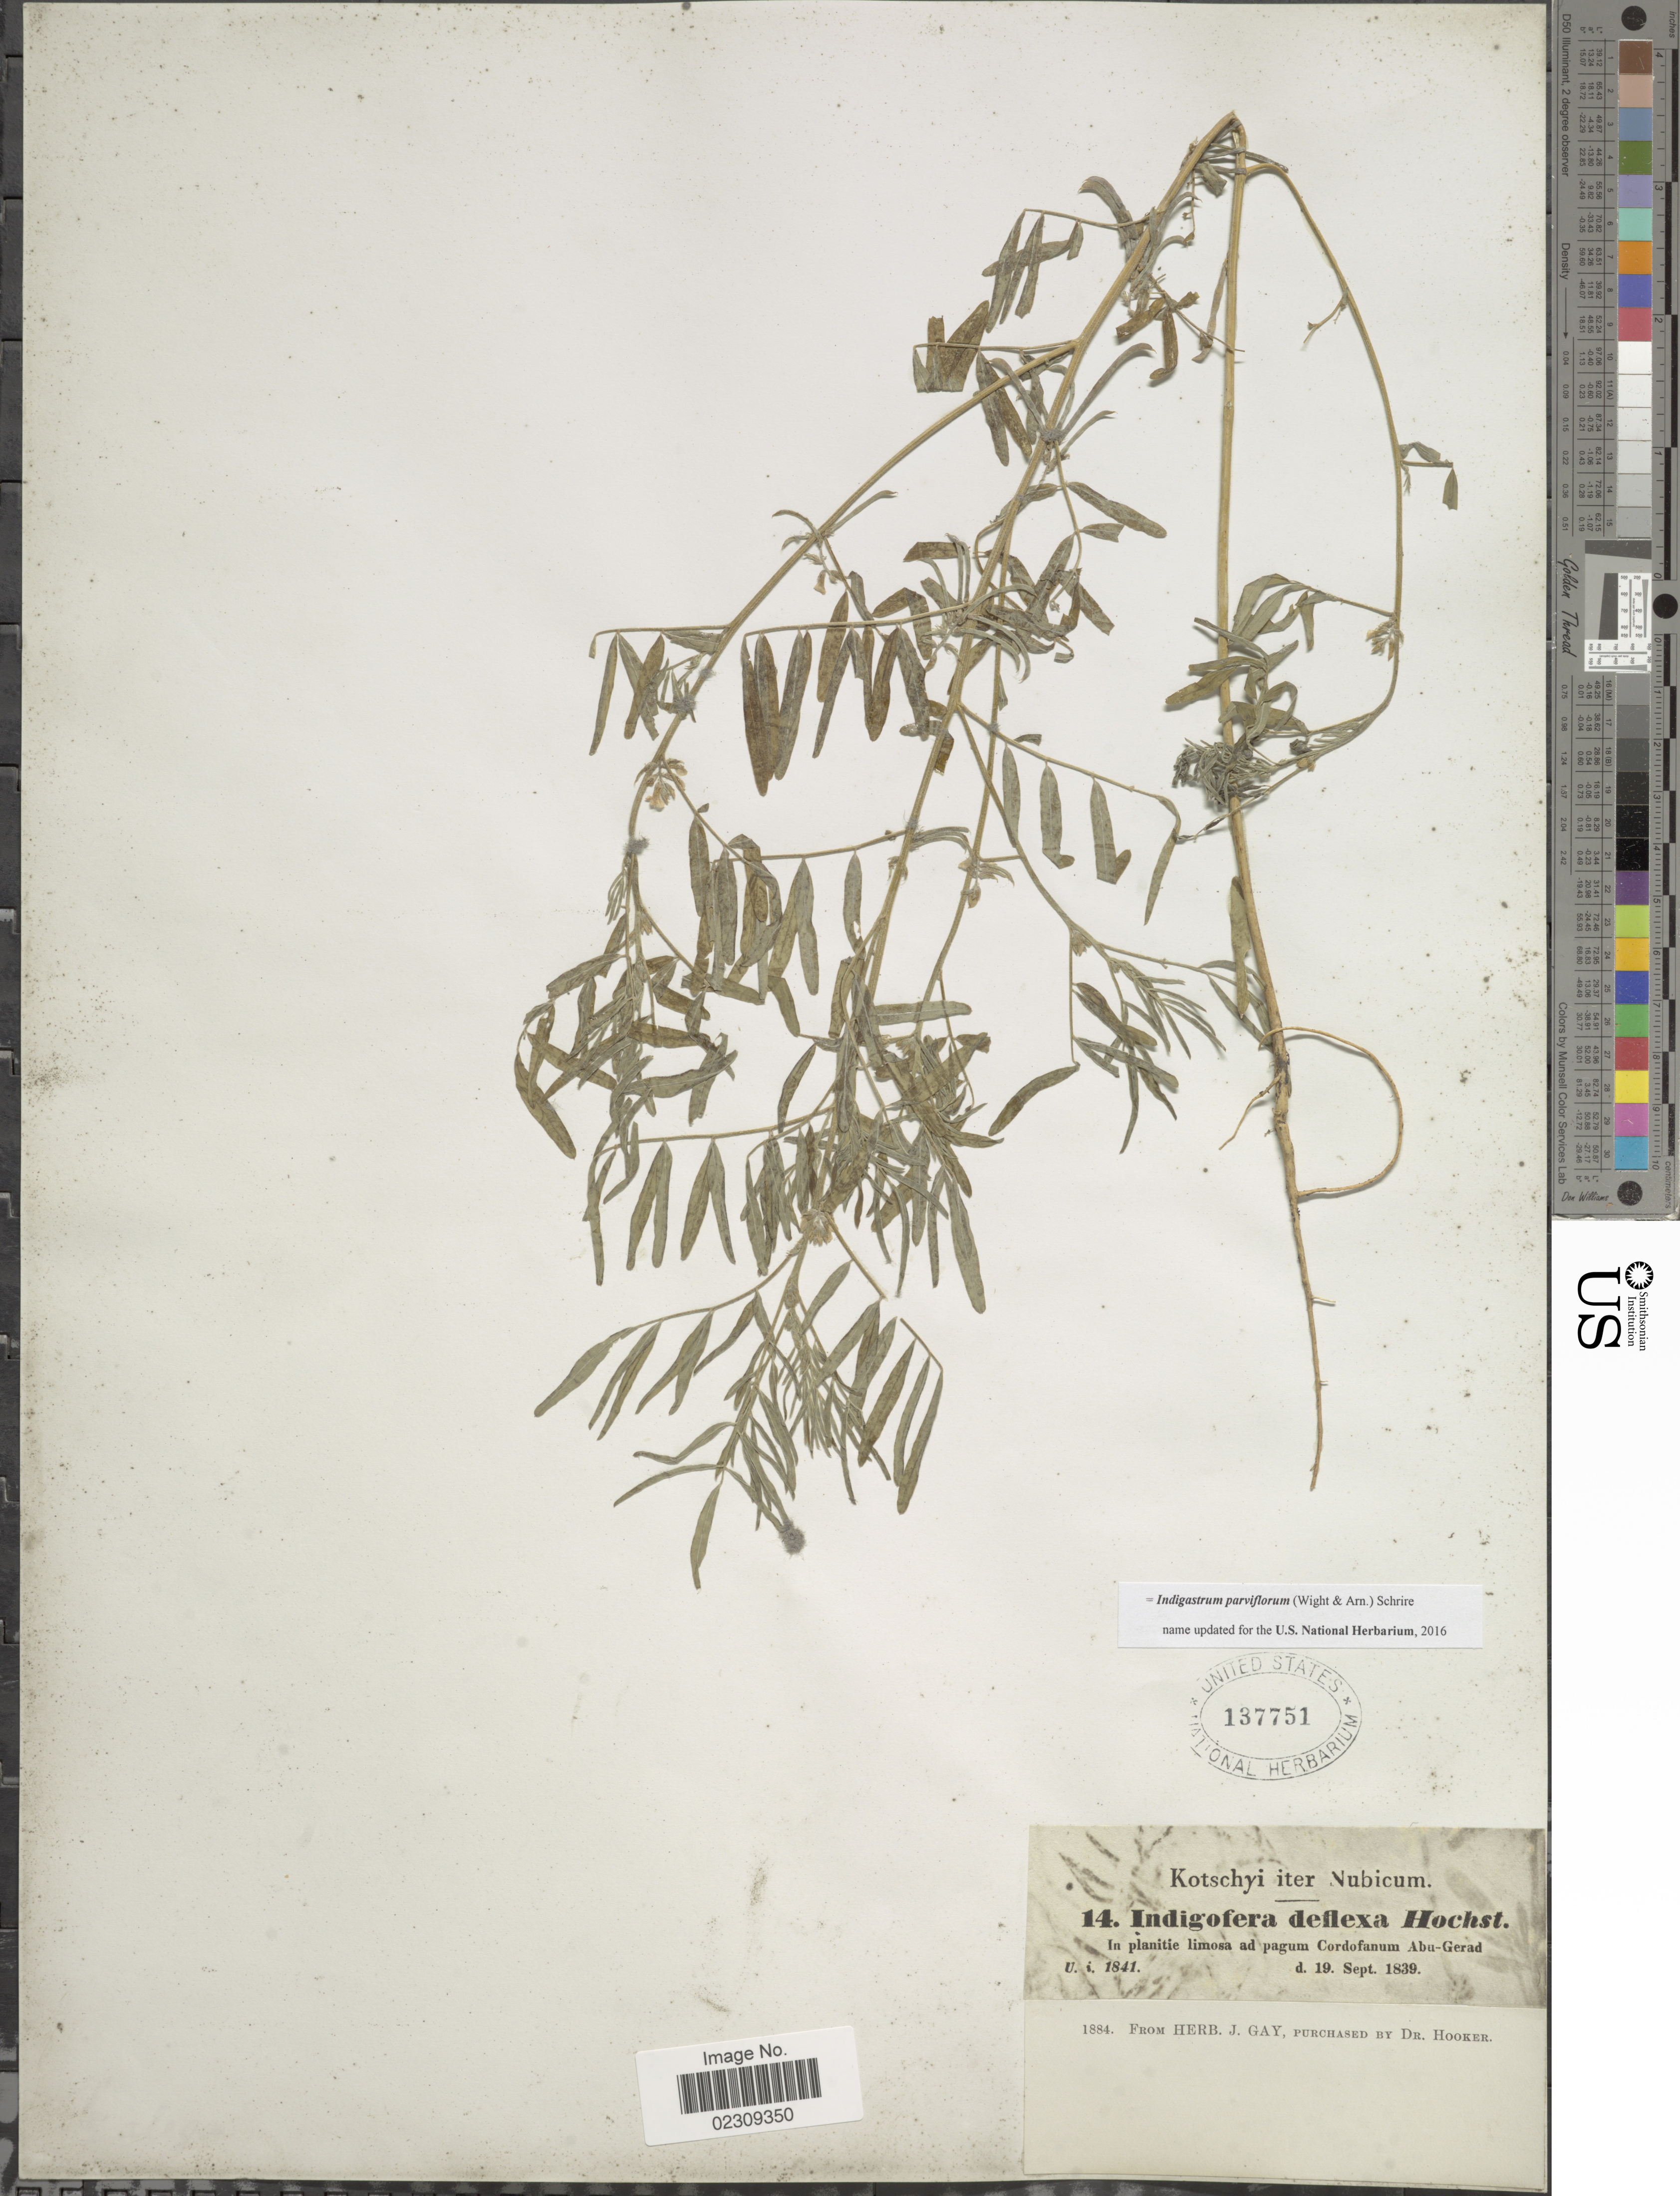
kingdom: Plantae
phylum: Tracheophyta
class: Magnoliopsida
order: Fabales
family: Fabaceae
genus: Indigastrum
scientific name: Indigastrum parviflorum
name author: (F. Heyne ex Hook. & Arn.) Schrire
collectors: -. Kotschyi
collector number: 1841?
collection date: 1839-09-19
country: Sudan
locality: Nubicum, ad pagum Cordofanum Abu-Gerad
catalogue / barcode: US 137751